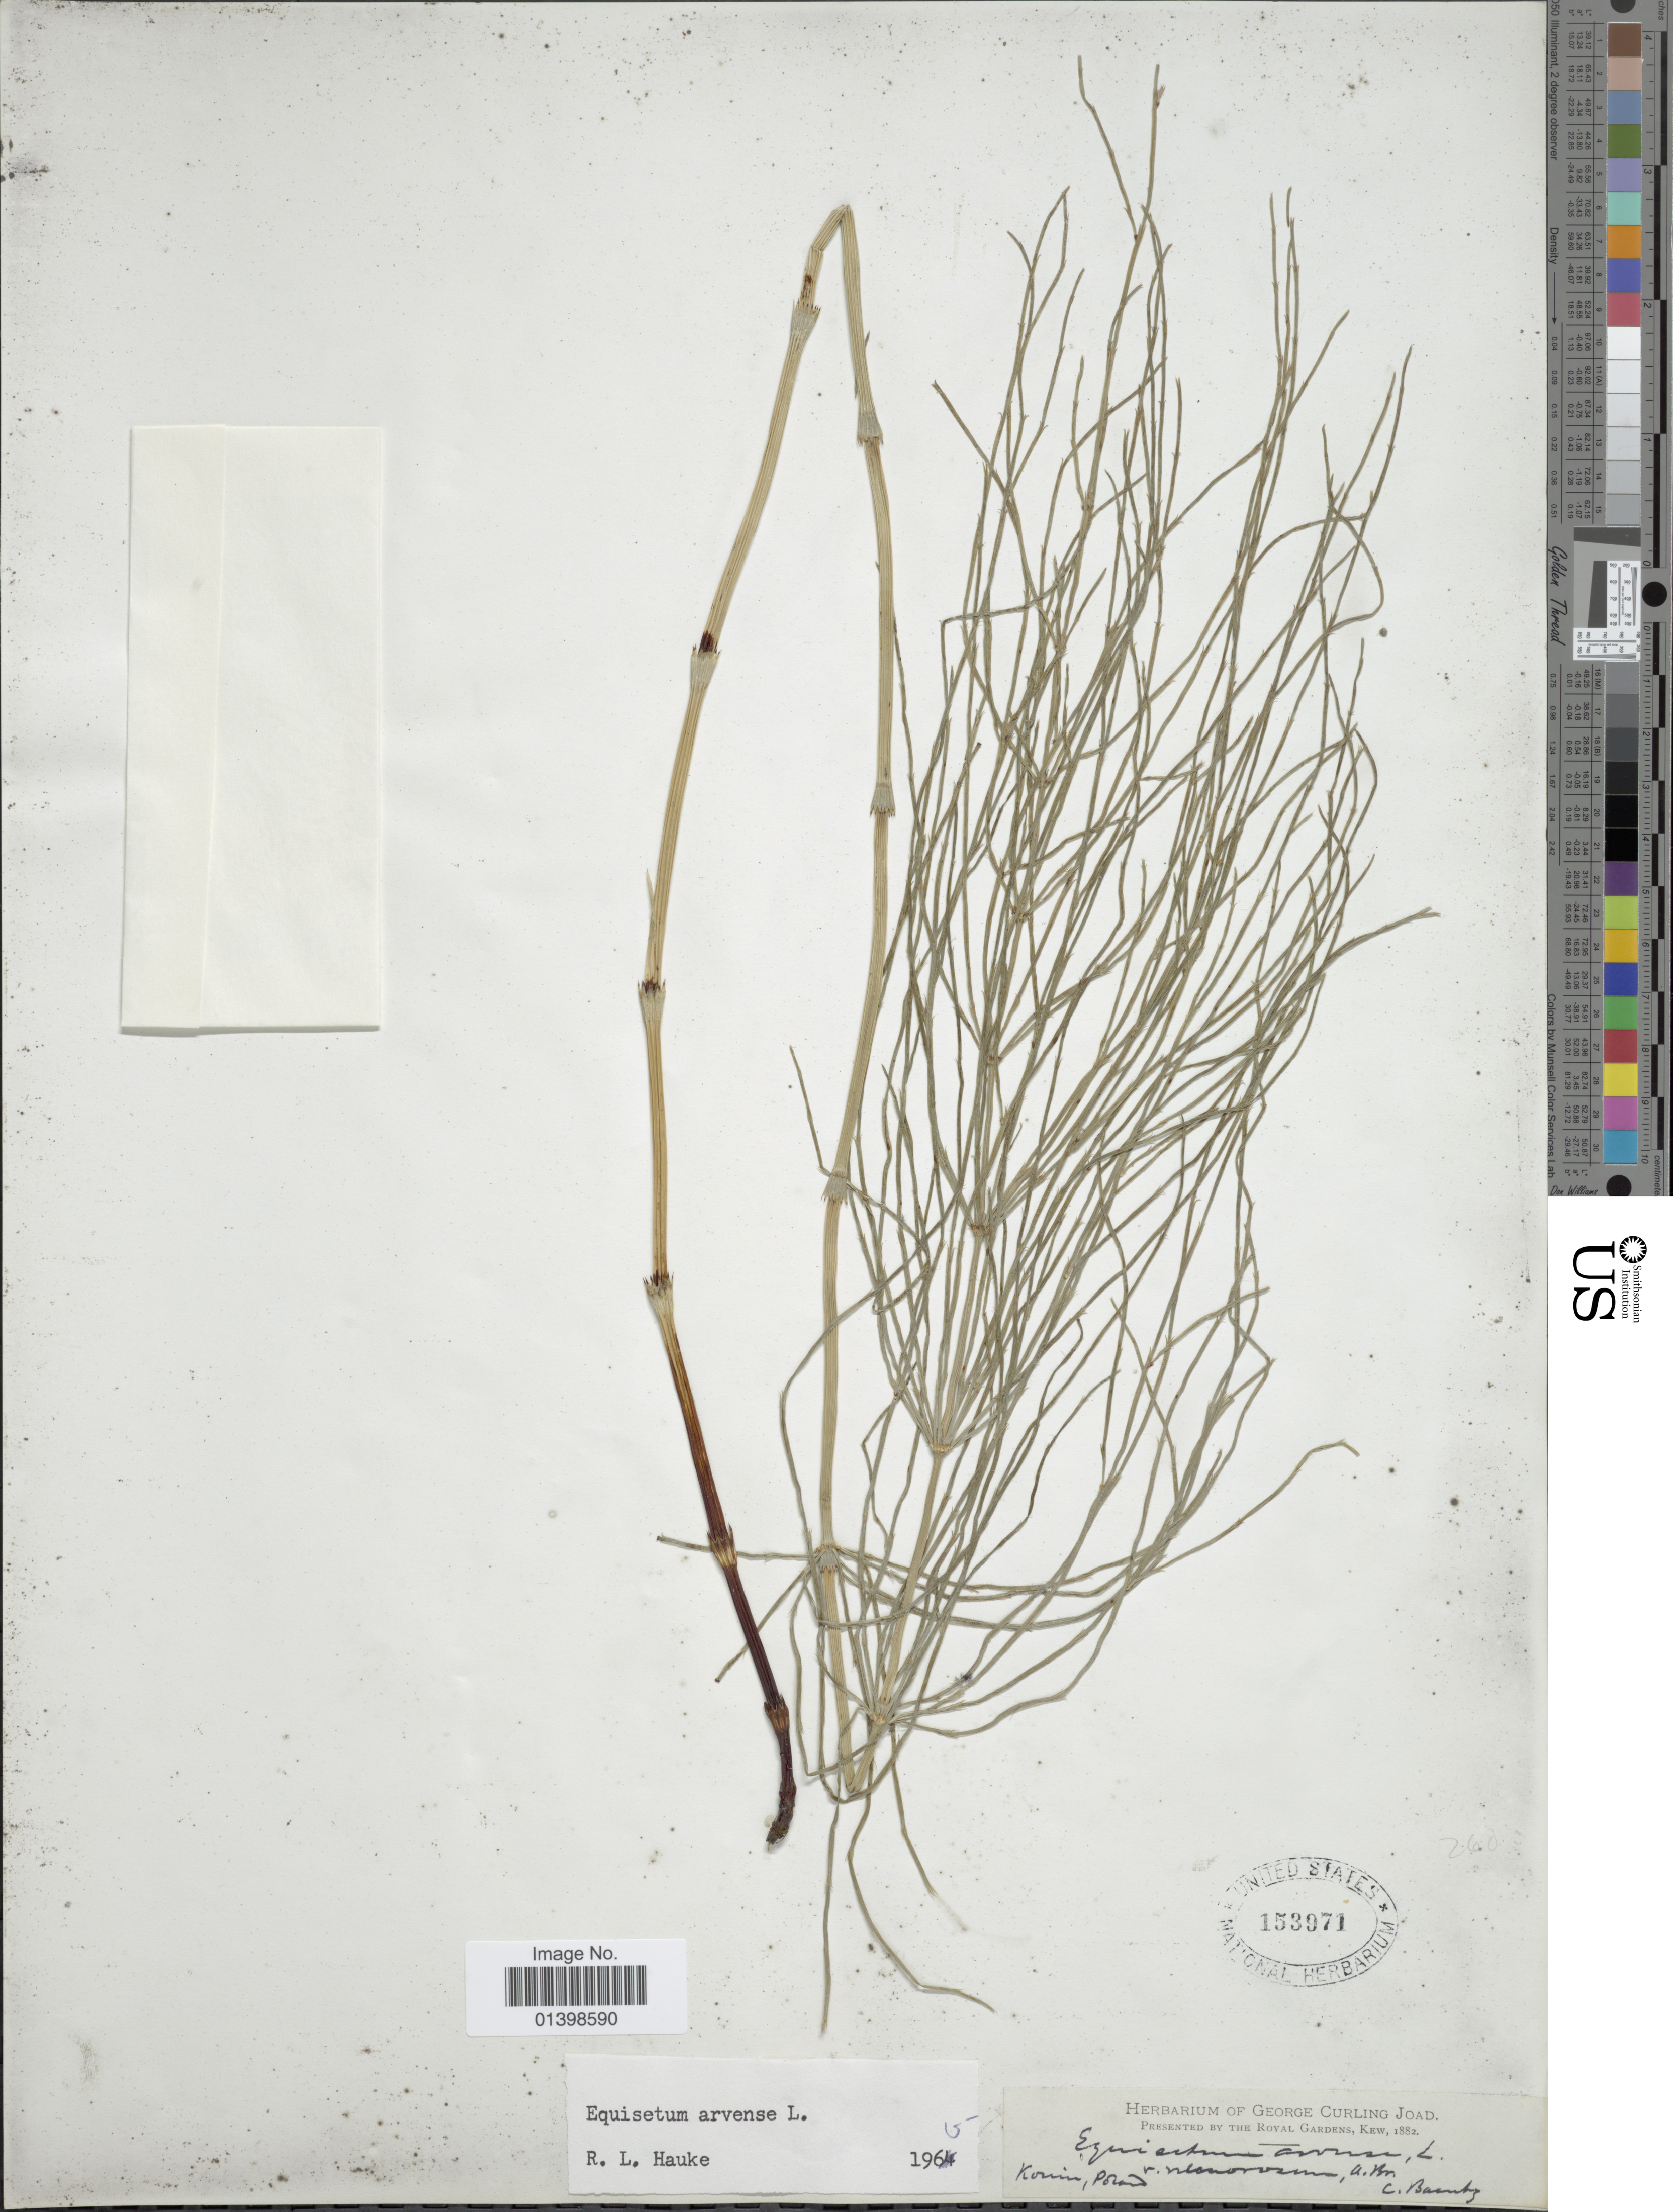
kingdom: Plantae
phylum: Tracheophyta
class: Polypodiopsida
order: Equisetales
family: Equisetaceae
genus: Equisetum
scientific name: Equisetum arvense var. nemorosum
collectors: C. G. Baenitz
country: Poland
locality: Konin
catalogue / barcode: US 153971